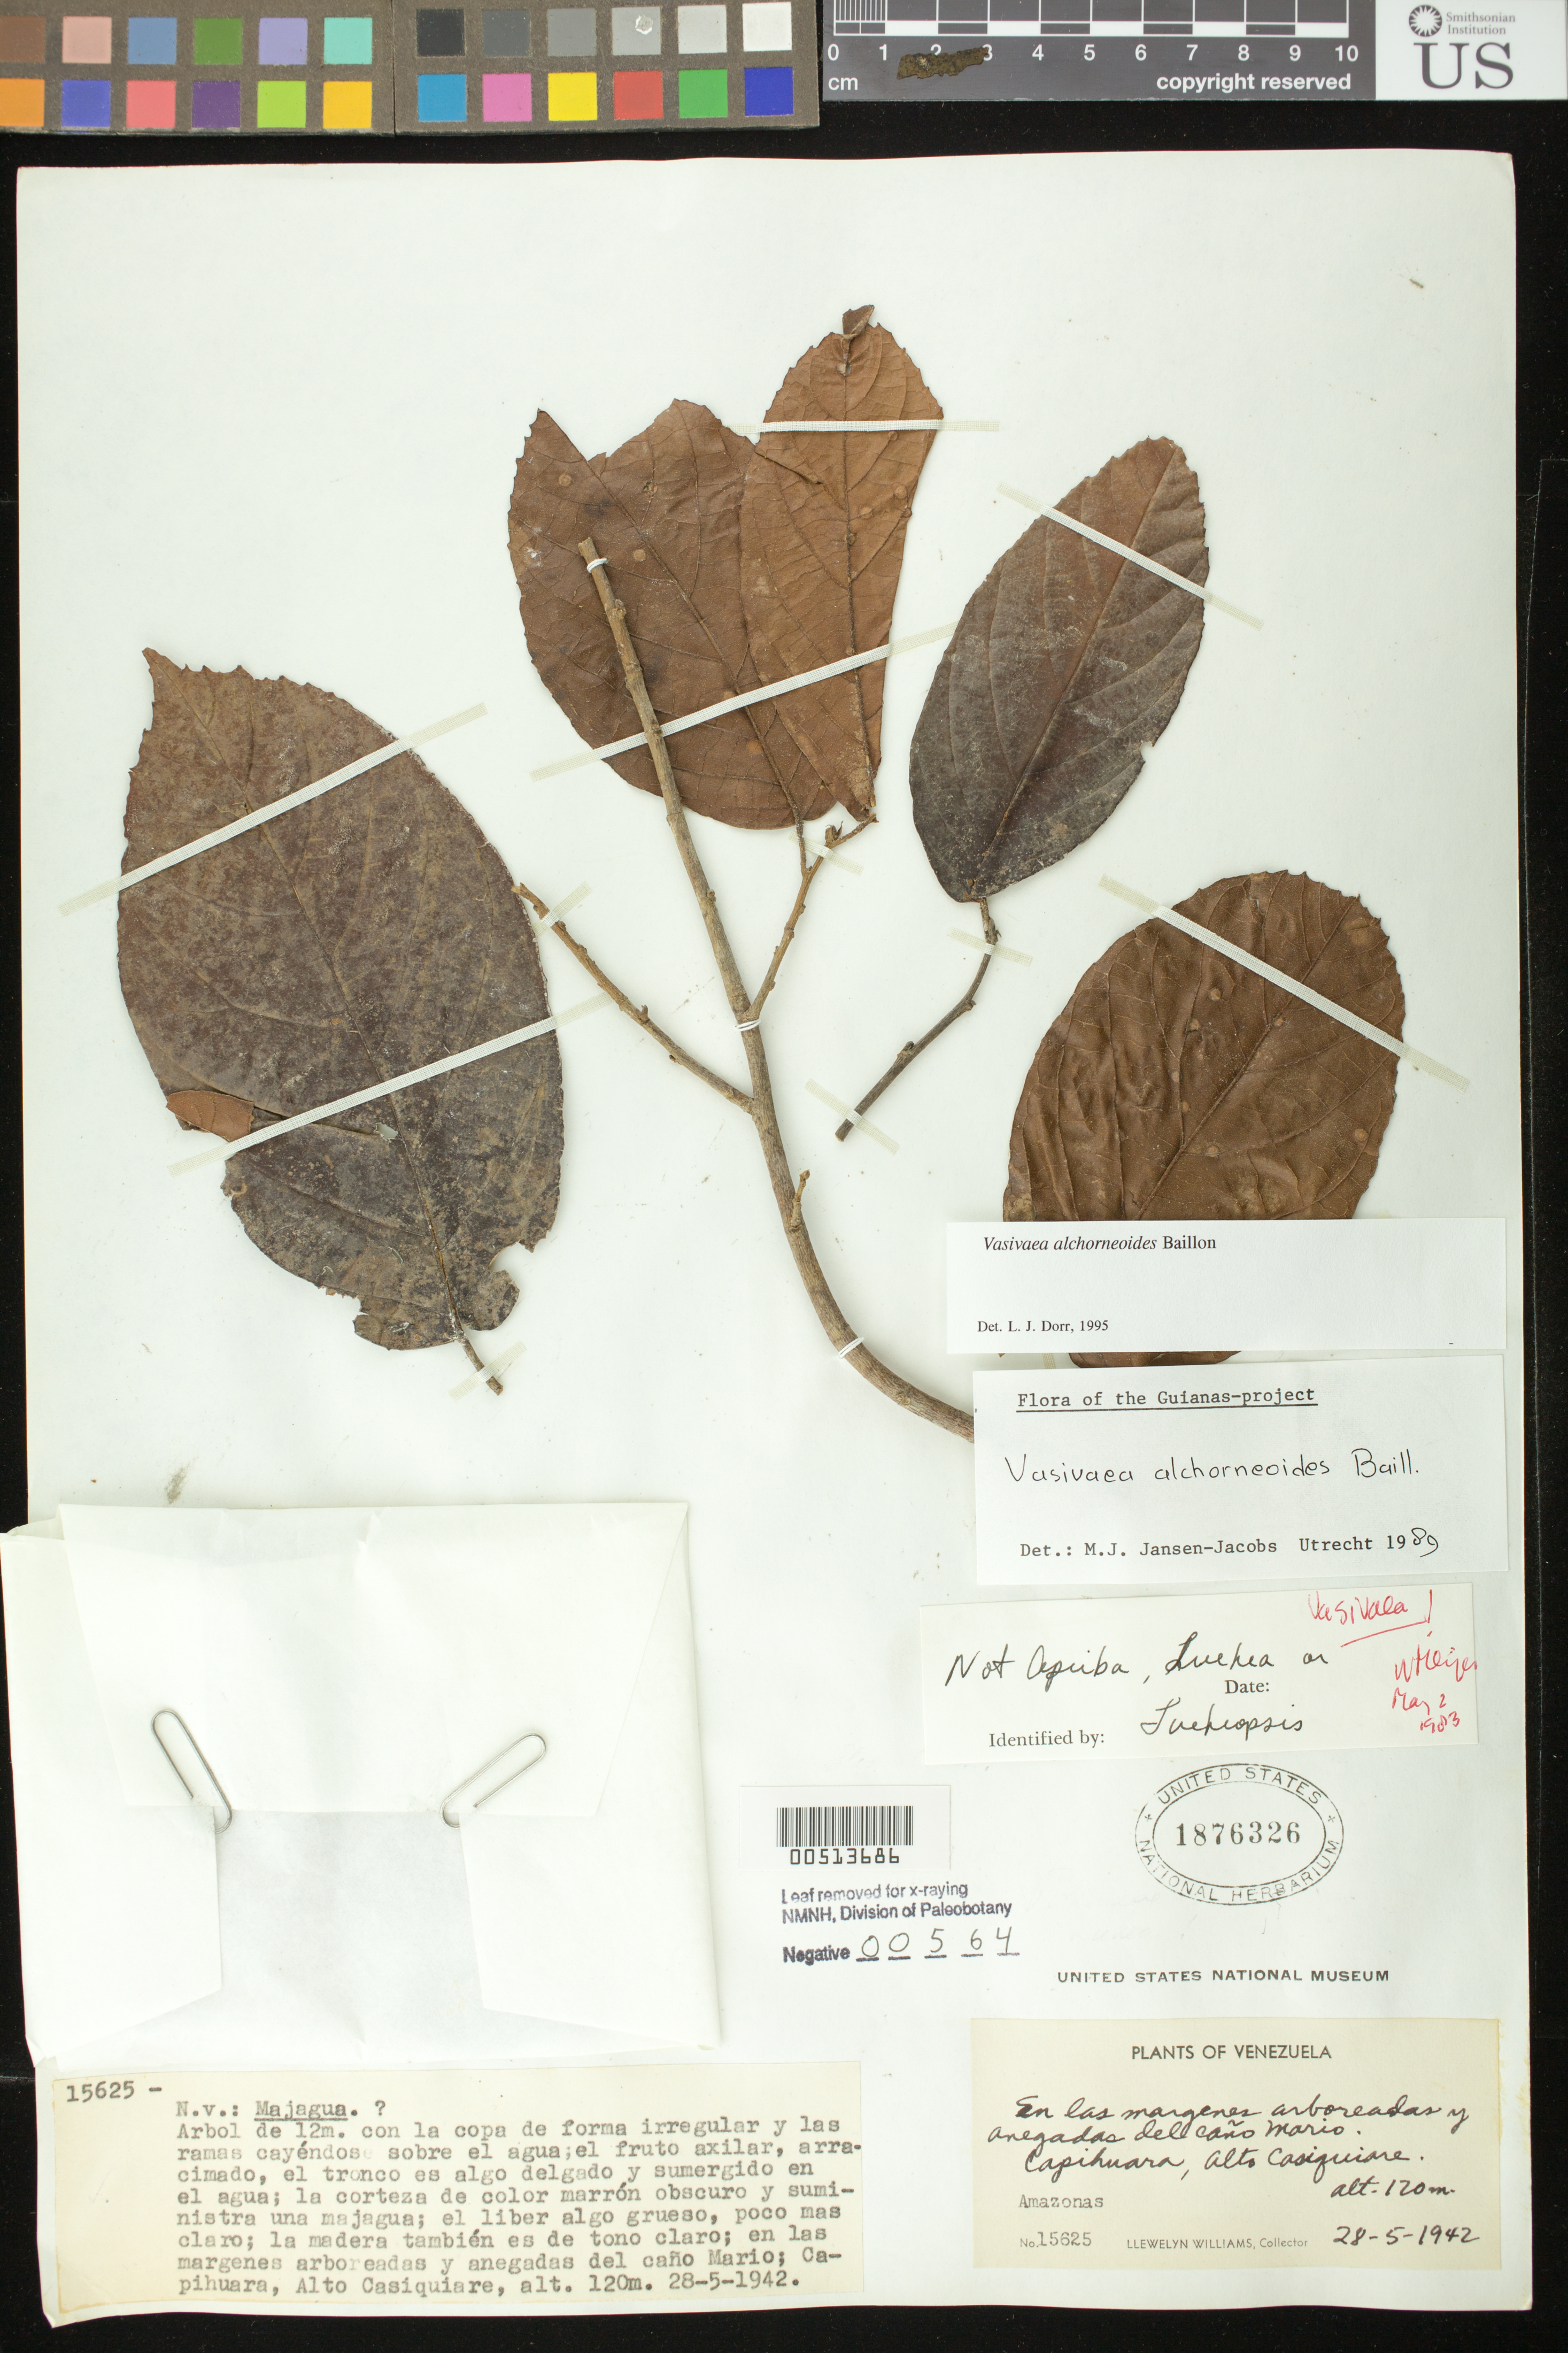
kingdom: Plantae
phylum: Tracheophyta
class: Magnoliopsida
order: Malvales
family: Malvaceae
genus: Vasivaea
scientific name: Vasivaea alchorneoides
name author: Baill.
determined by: Jansen-Jacobs, M. J., (U), Nationaal Herbarium Nederland, Utrecht University branch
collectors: Ll. Williams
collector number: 15625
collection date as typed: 28 May 1942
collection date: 1942-05-28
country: Venezuela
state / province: Amazonas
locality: En las margenes arboreadas y anegadas del caño Mario; Capihuara, Alto Casiquiare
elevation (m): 120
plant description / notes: Common name: Majagua ?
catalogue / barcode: US 1876326